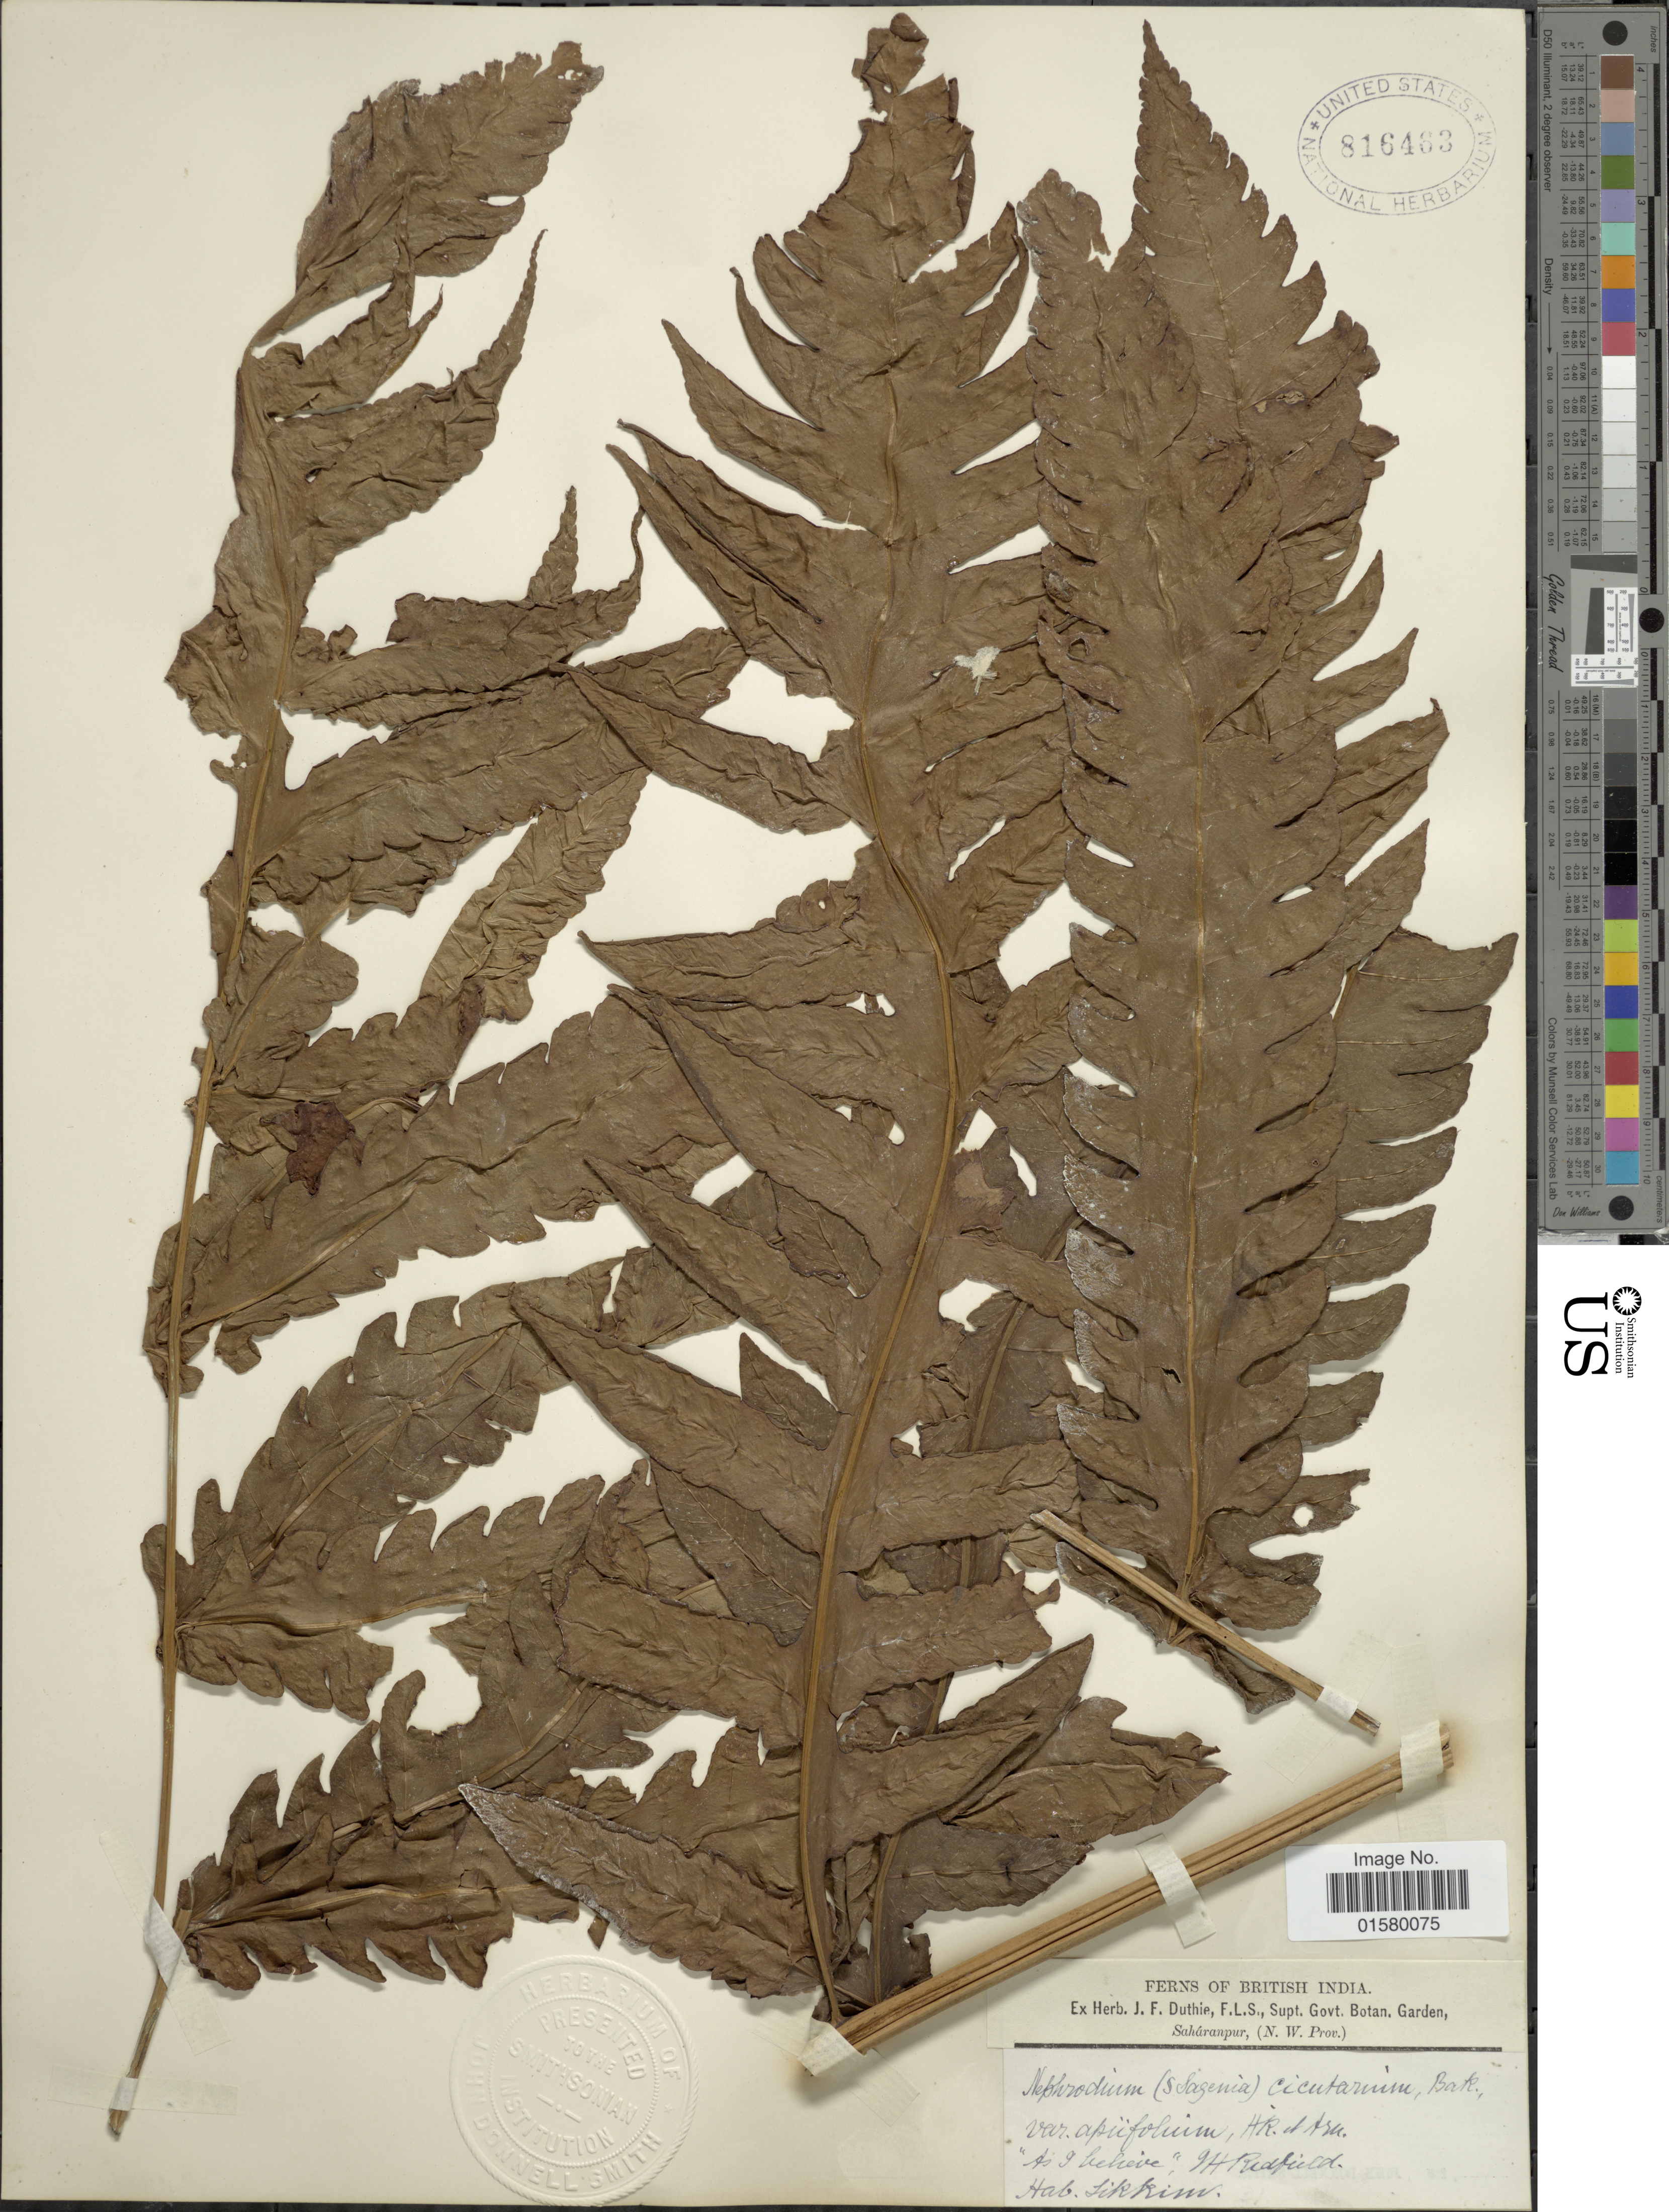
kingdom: Plantae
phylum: Tracheophyta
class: Polypodiopsida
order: Polypodiales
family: Tectariaceae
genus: Tectaria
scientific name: Tectaria coadunata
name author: (J. Sm.) C. Chr.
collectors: J. Redfield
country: India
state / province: Sikkim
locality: British India, Sikkim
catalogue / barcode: US 816463